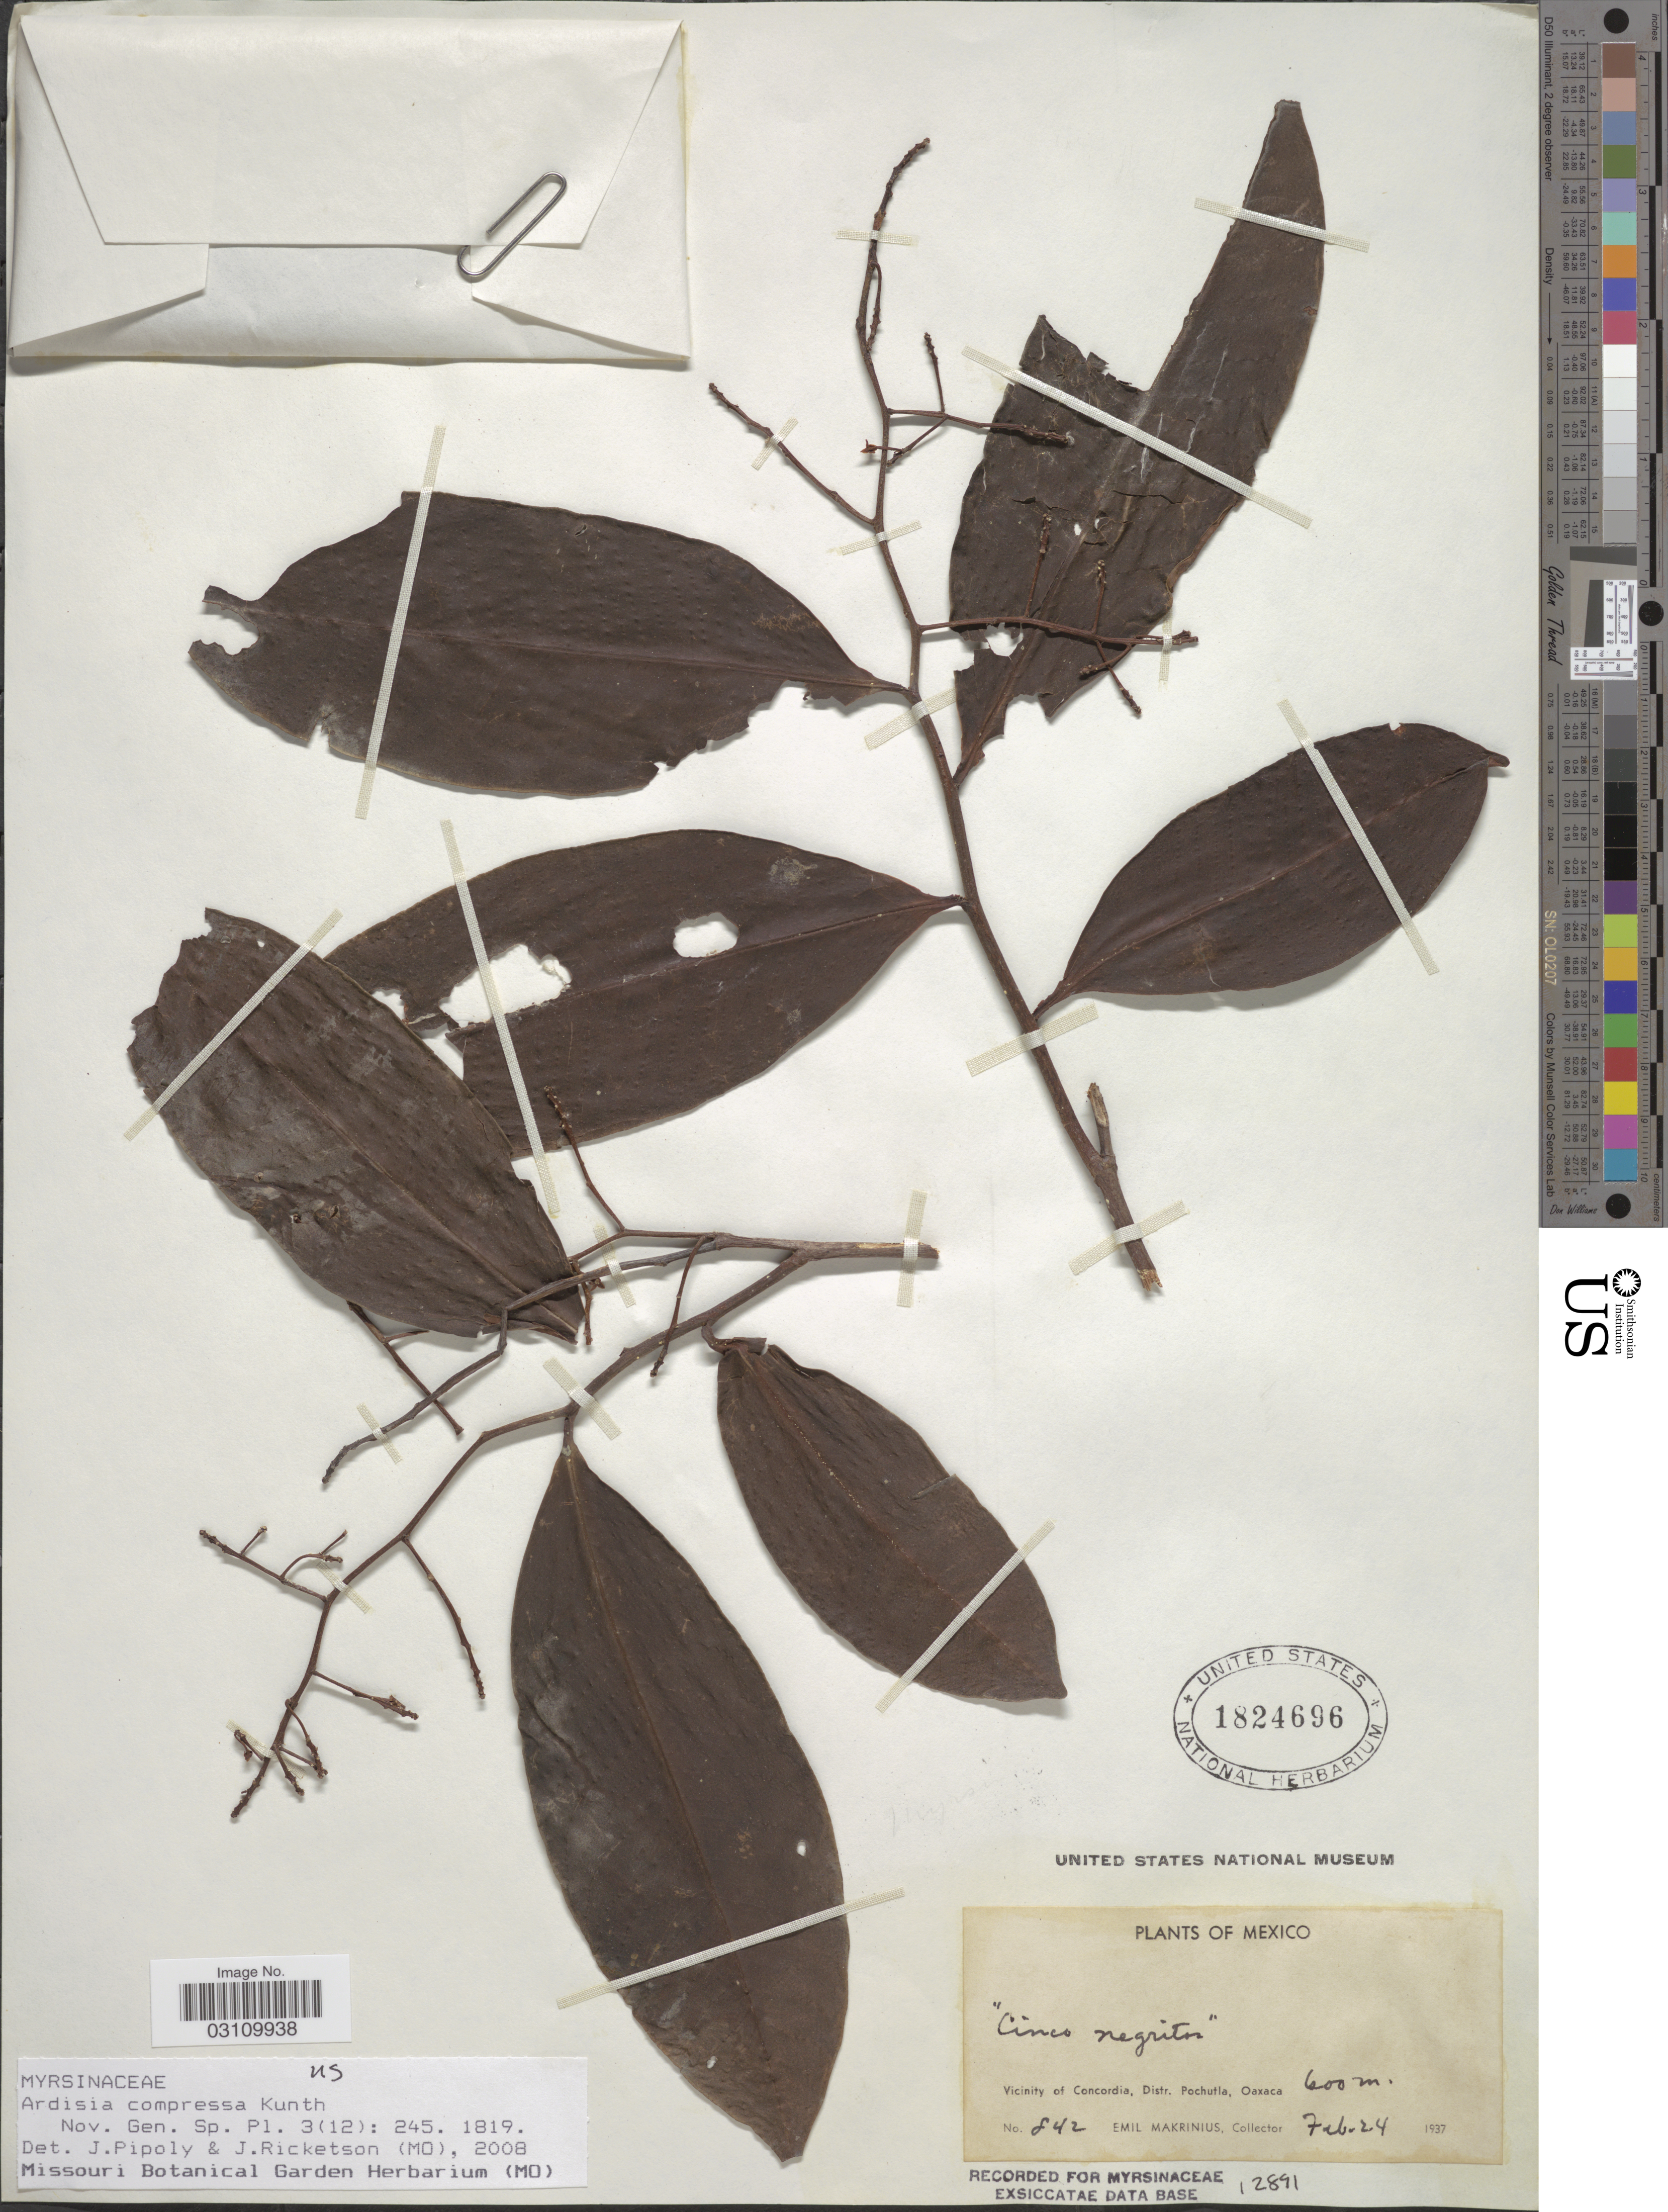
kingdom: Plantae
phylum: Tracheophyta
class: Magnoliopsida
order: Ericales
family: Primulaceae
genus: Ardisia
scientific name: Ardisia compressa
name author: Kunth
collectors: E. Makrinius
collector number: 842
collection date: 1937-02-24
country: Mexico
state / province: Oaxaca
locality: Vicinity of Concordia, Distr. Pochutla.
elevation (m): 600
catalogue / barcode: US 1824696